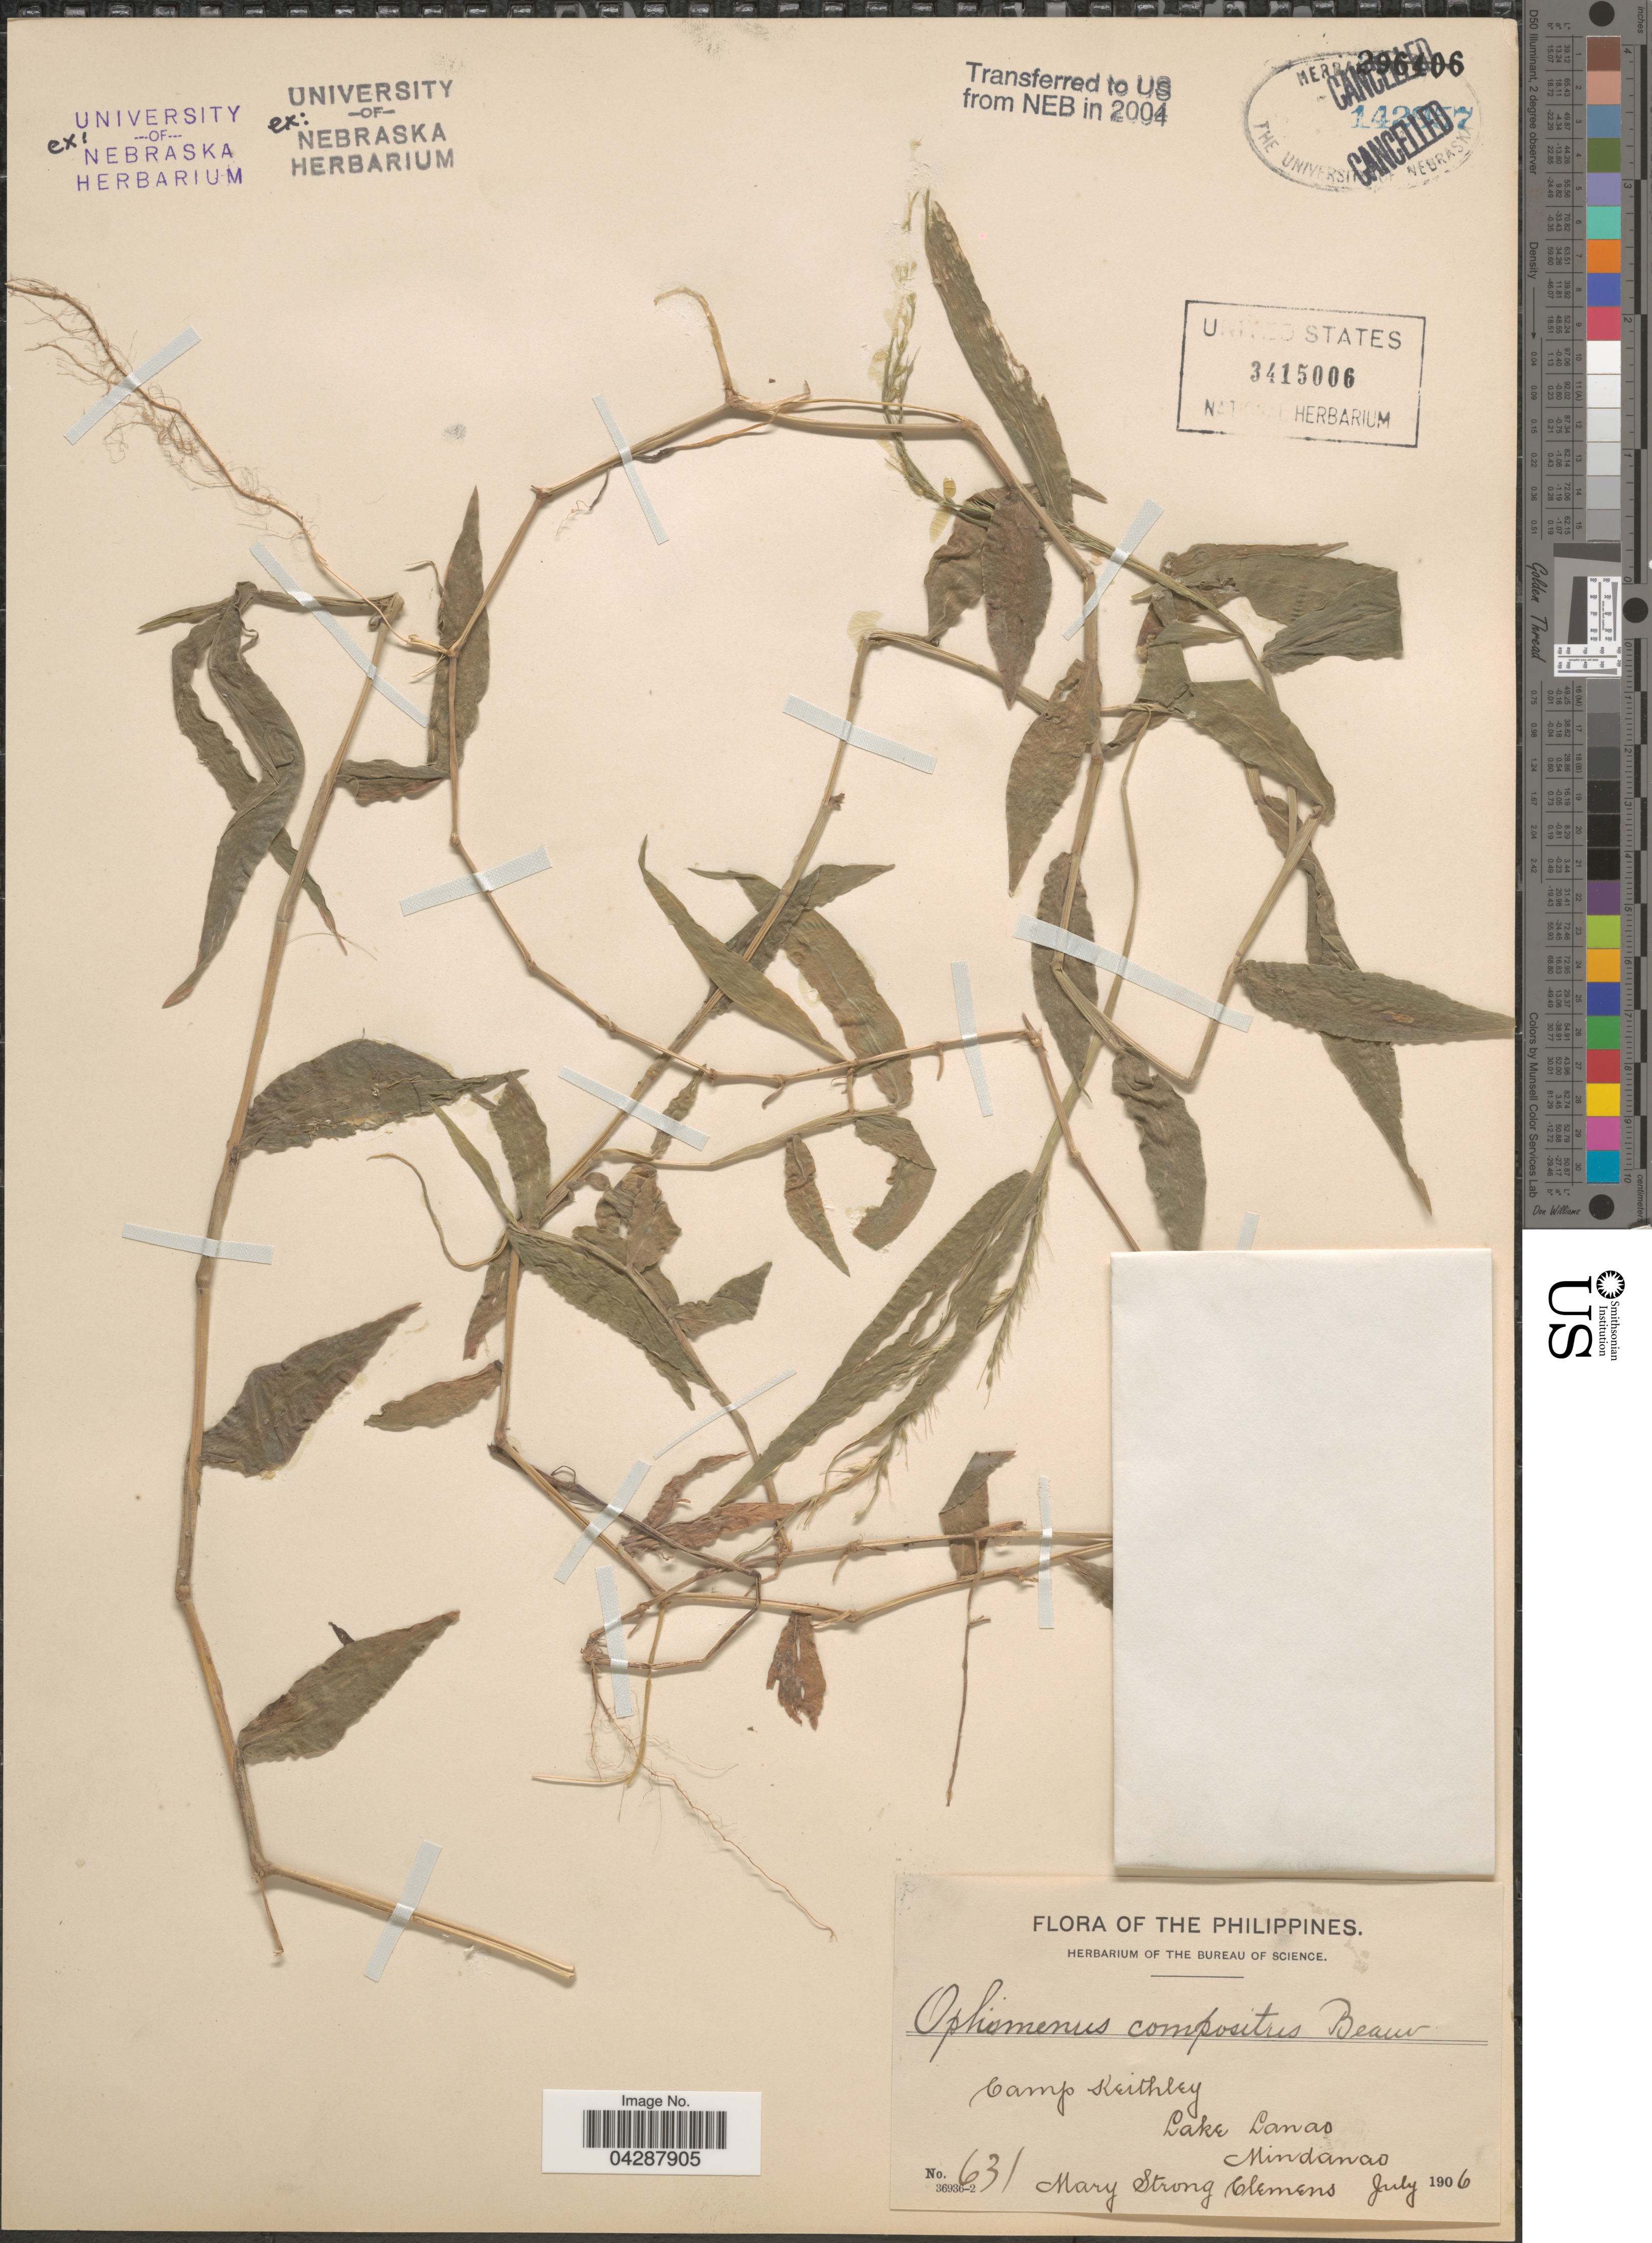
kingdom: Plantae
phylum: Tracheophyta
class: Liliopsida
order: Poales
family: Poaceae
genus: Oplismenus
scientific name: Oplismenus compositus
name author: (L.) P. Beauv.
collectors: M. S. Clemens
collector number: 631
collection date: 1906-07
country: Philippines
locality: Camp Keithley. Lake Lanao. Mindanao.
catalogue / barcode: US 3415006